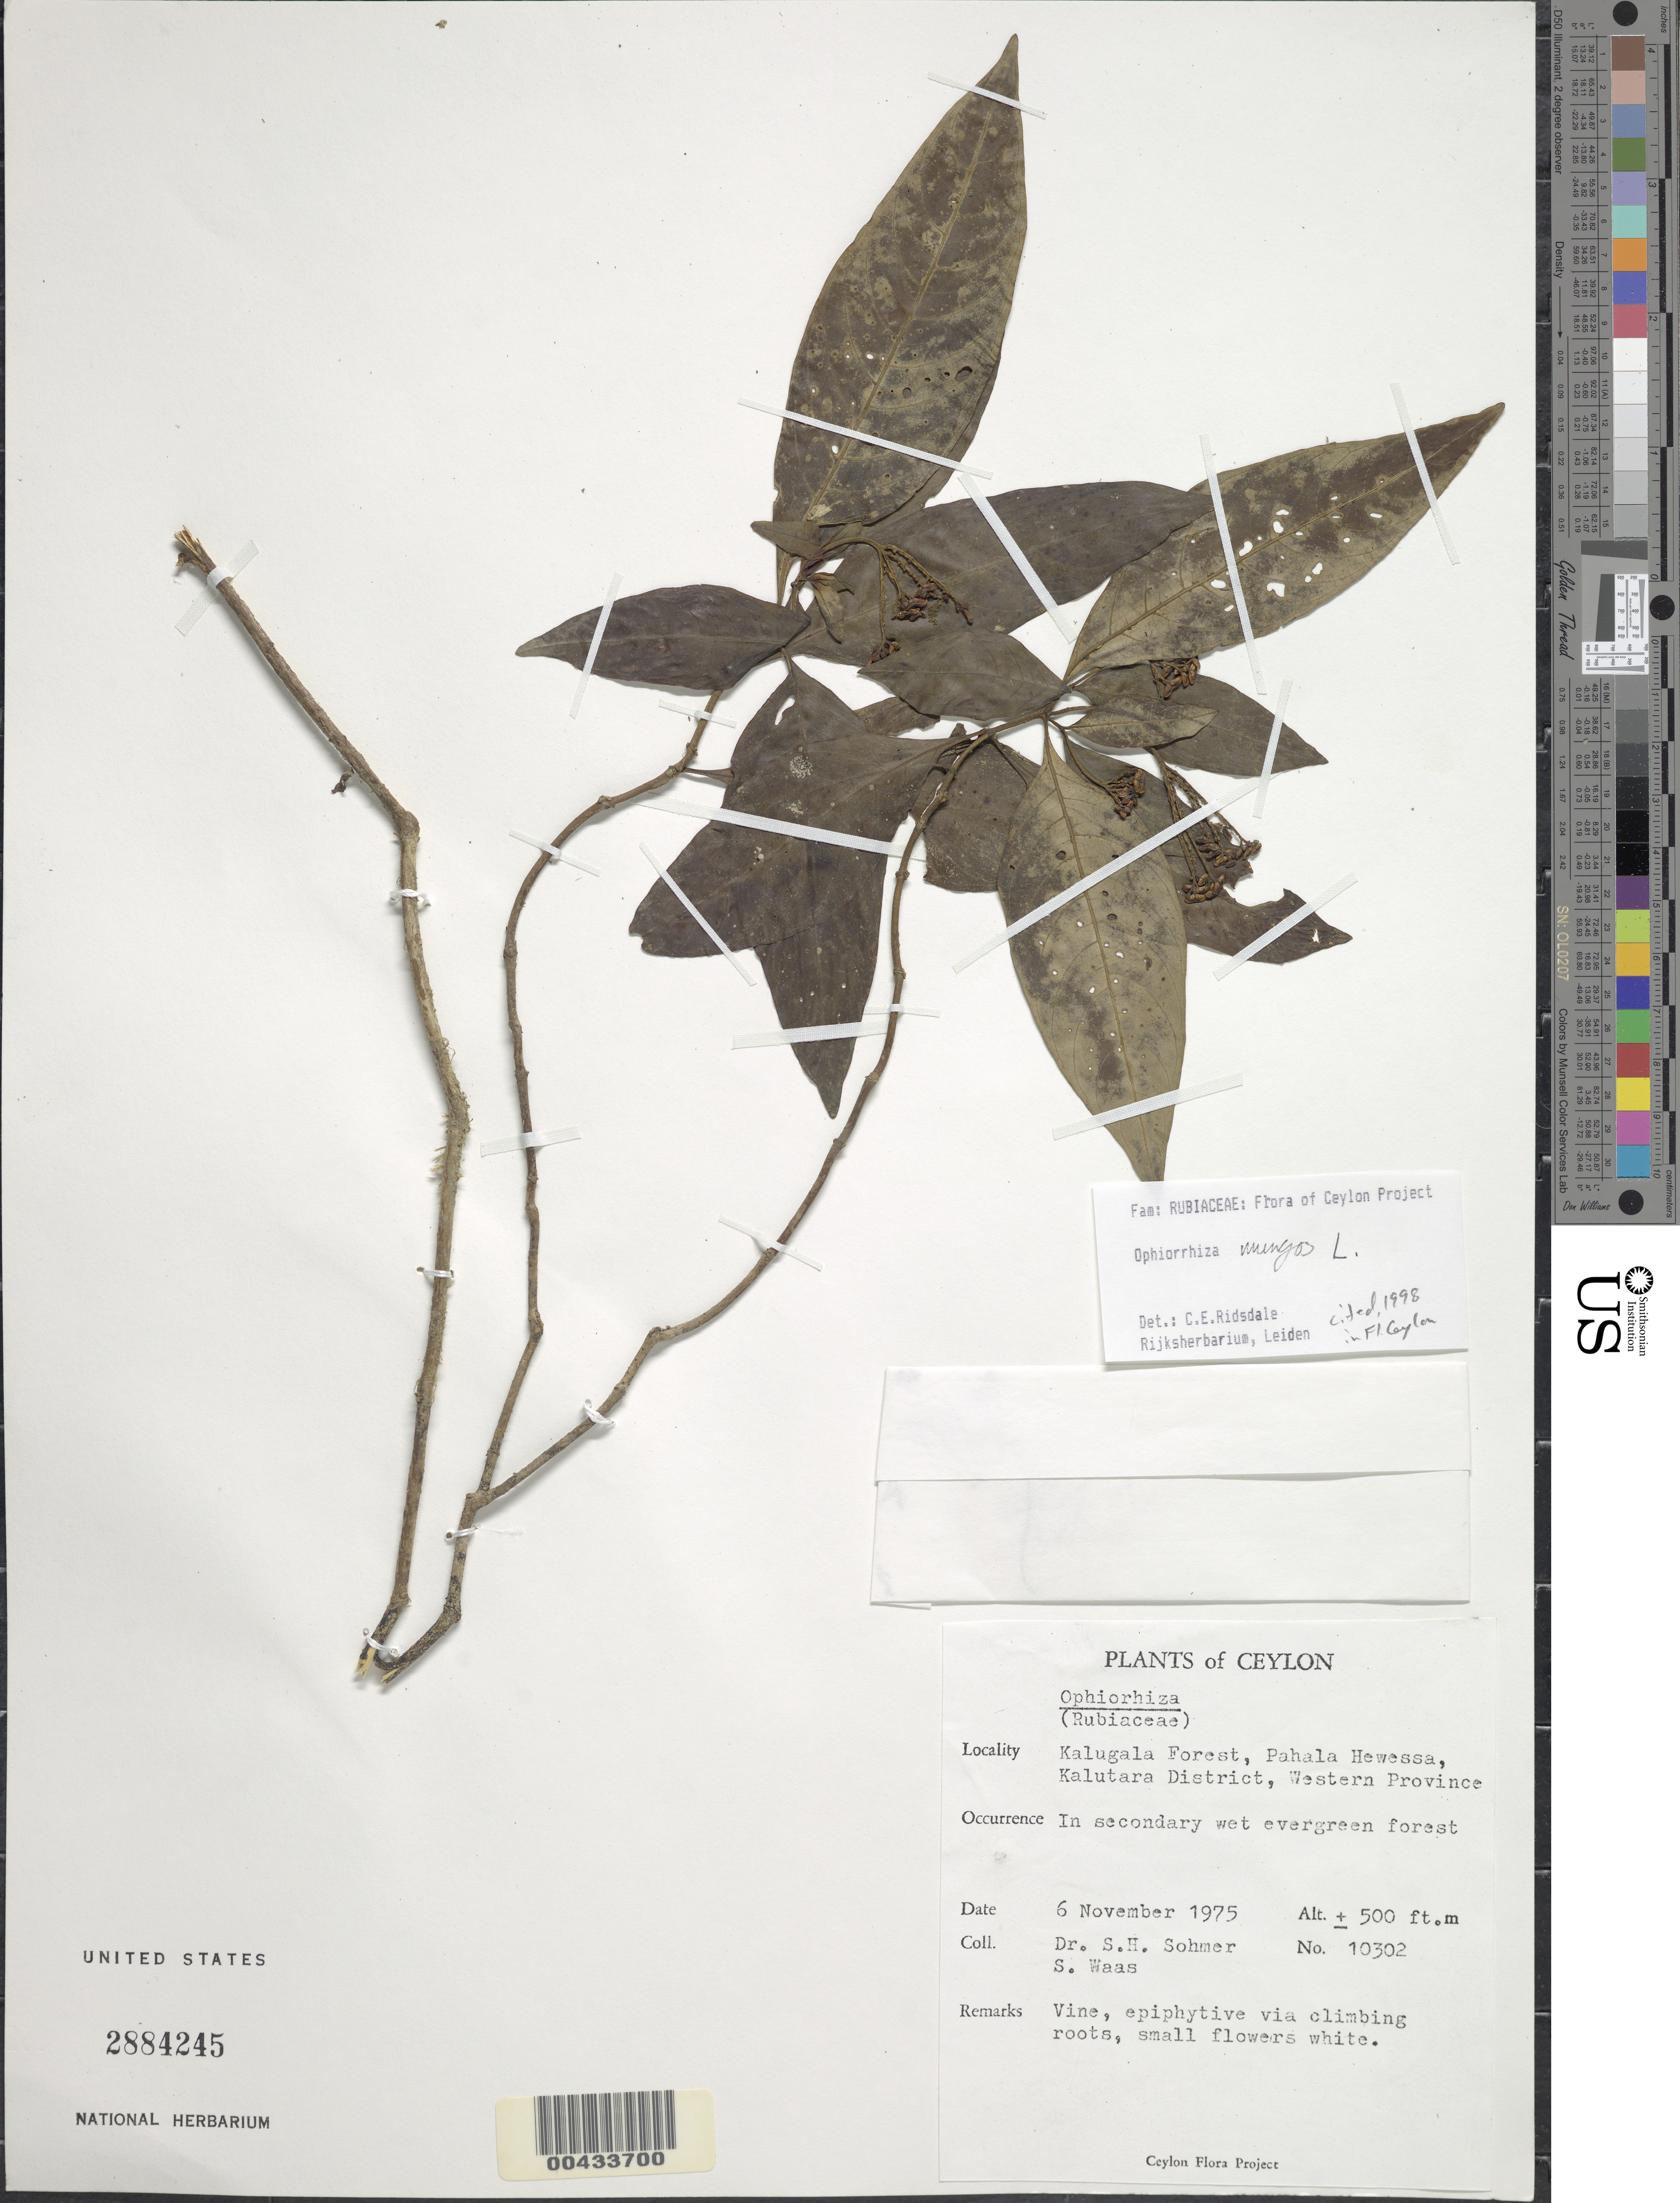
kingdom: Plantae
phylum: Tracheophyta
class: Magnoliopsida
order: Gentianales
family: Rubiaceae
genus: Ophiorrhiza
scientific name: Ophiorrhiza mungos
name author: L.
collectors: S. H. Sohmer & S. Waas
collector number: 10302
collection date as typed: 06 Nov 1975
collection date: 1975-11-06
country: Sri Lanka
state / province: Western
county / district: Kalutara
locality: Kalugala Forest, Pahala Hewessa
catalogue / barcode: US 2884245